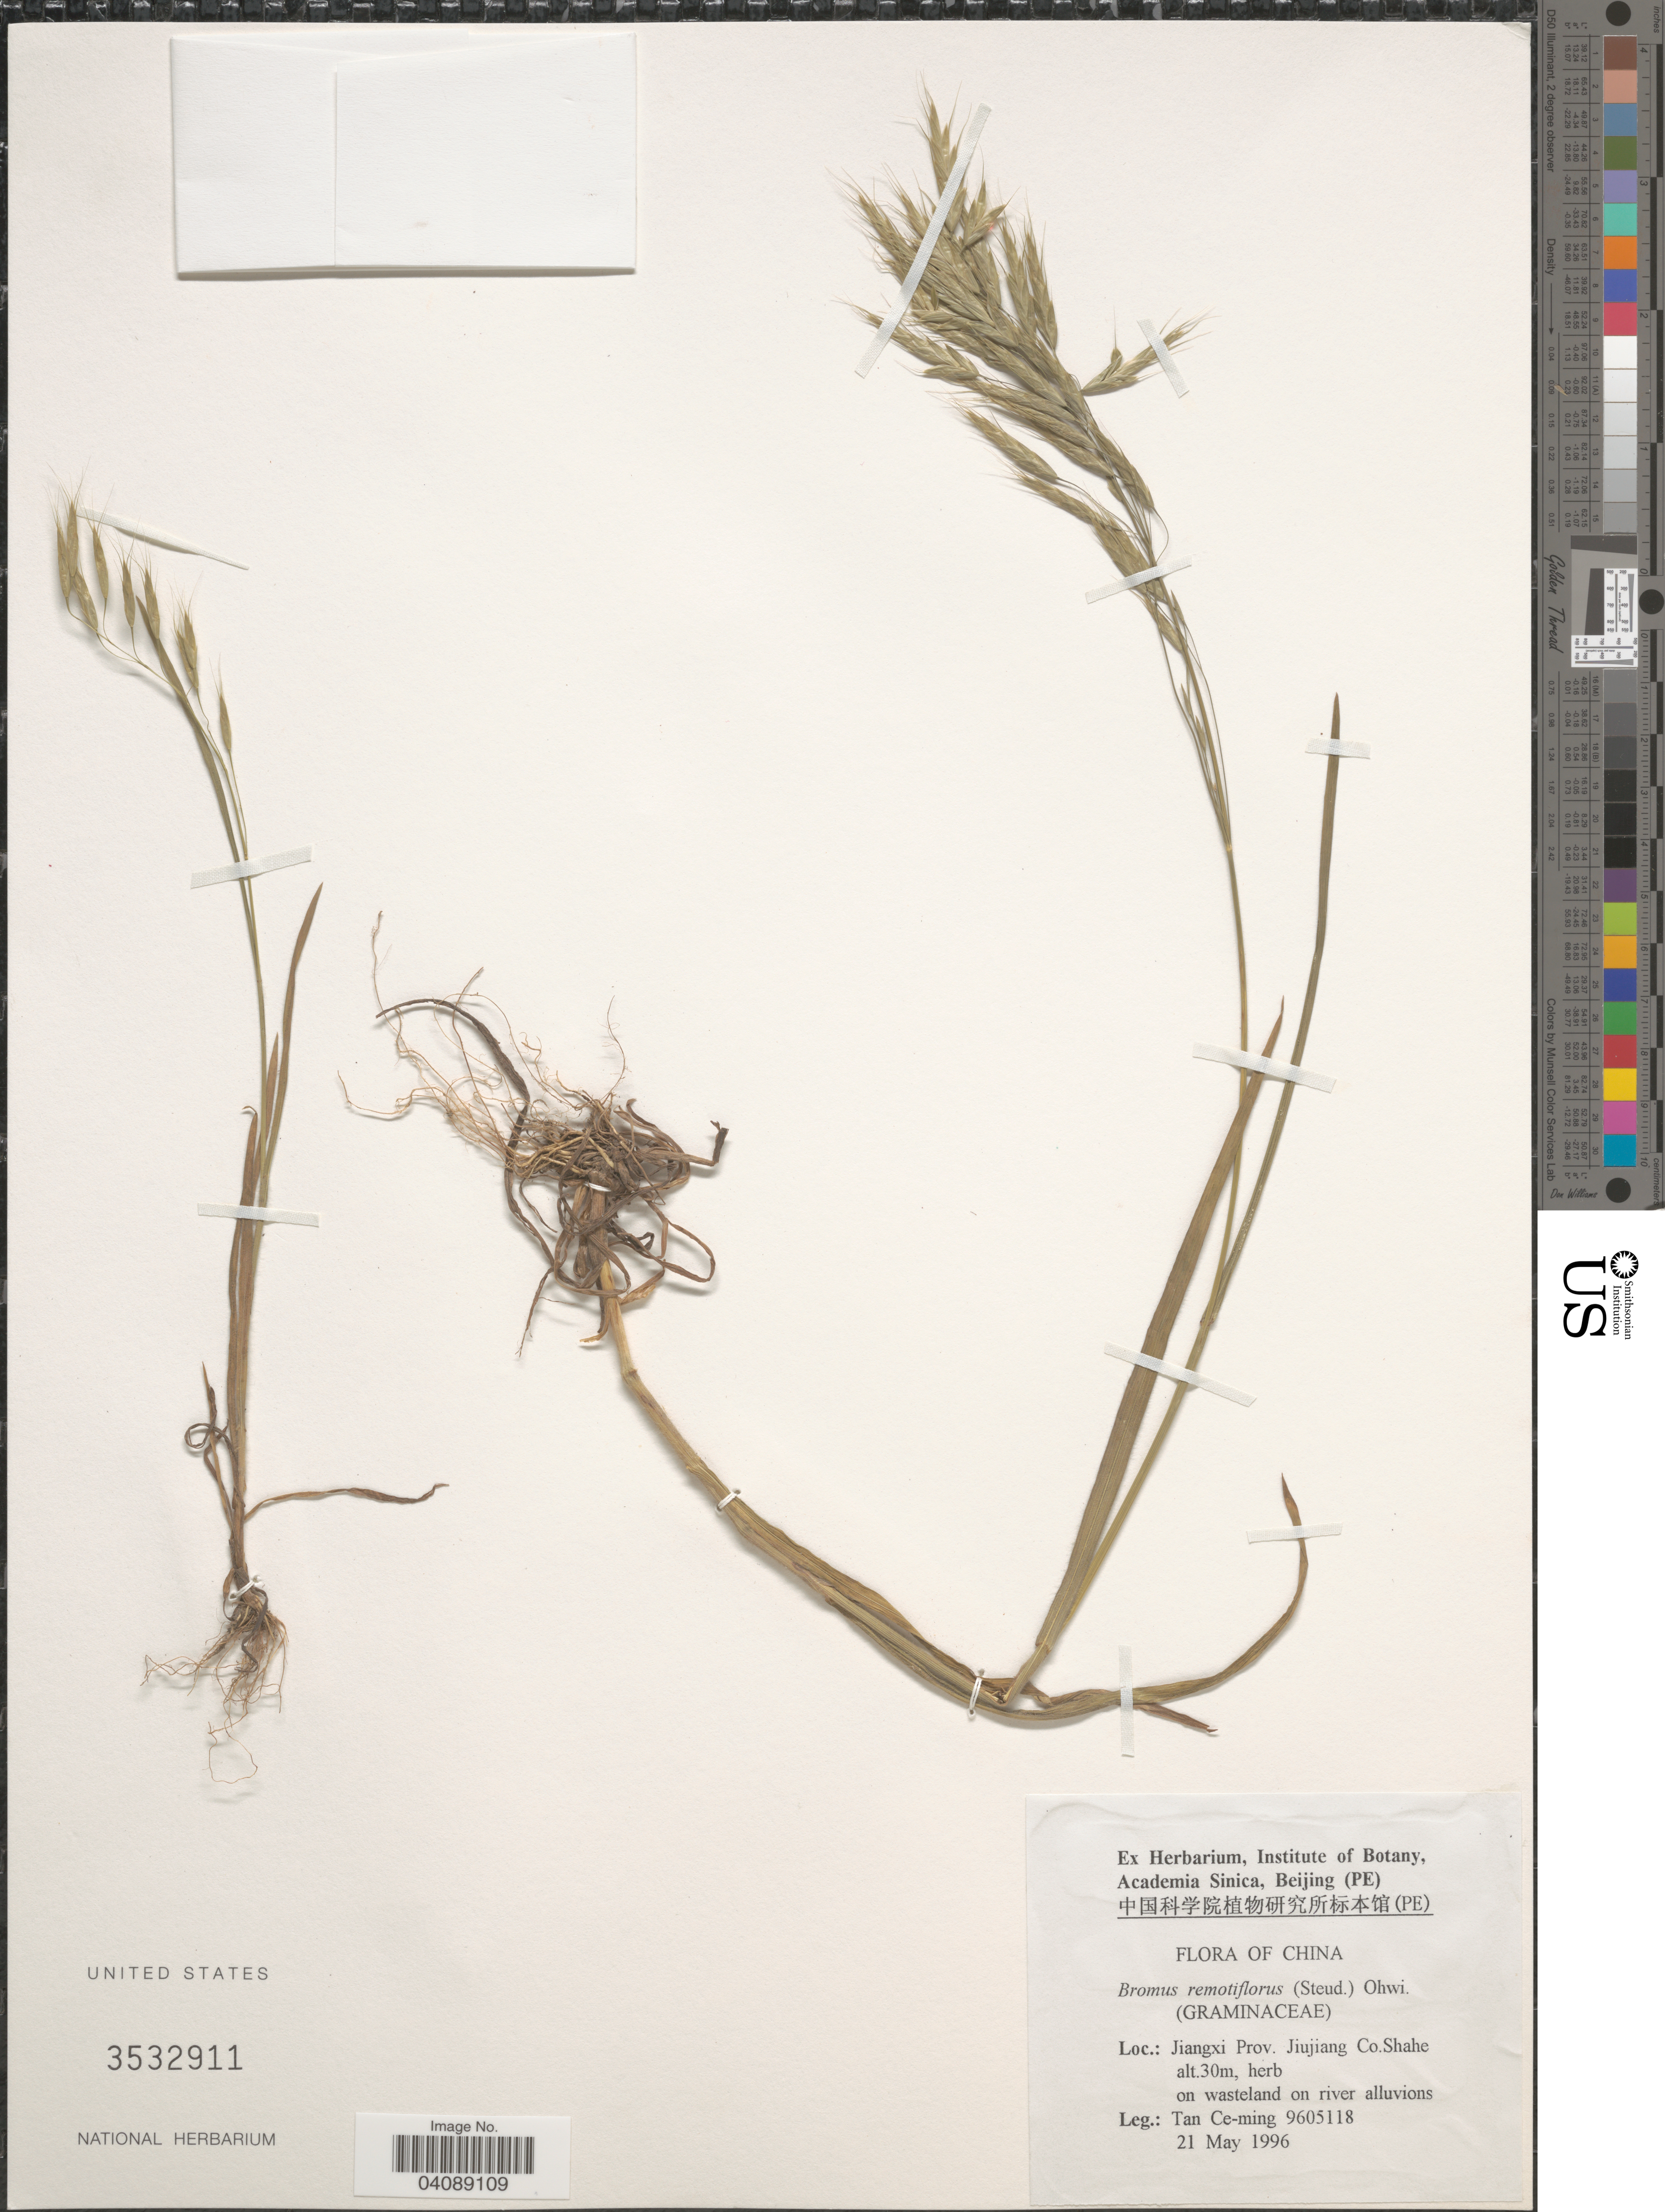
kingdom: Plantae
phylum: Tracheophyta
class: Liliopsida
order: Poales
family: Poaceae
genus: Bromus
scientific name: Bromus remotiflorus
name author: (Steud.) Ohwi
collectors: Tan Ce-Ming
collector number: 9605118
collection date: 1996-05-21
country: China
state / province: Jiangxi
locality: Jiujiang Co. Shahe. On wasteland on river alluvions.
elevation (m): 30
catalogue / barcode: US 3532911